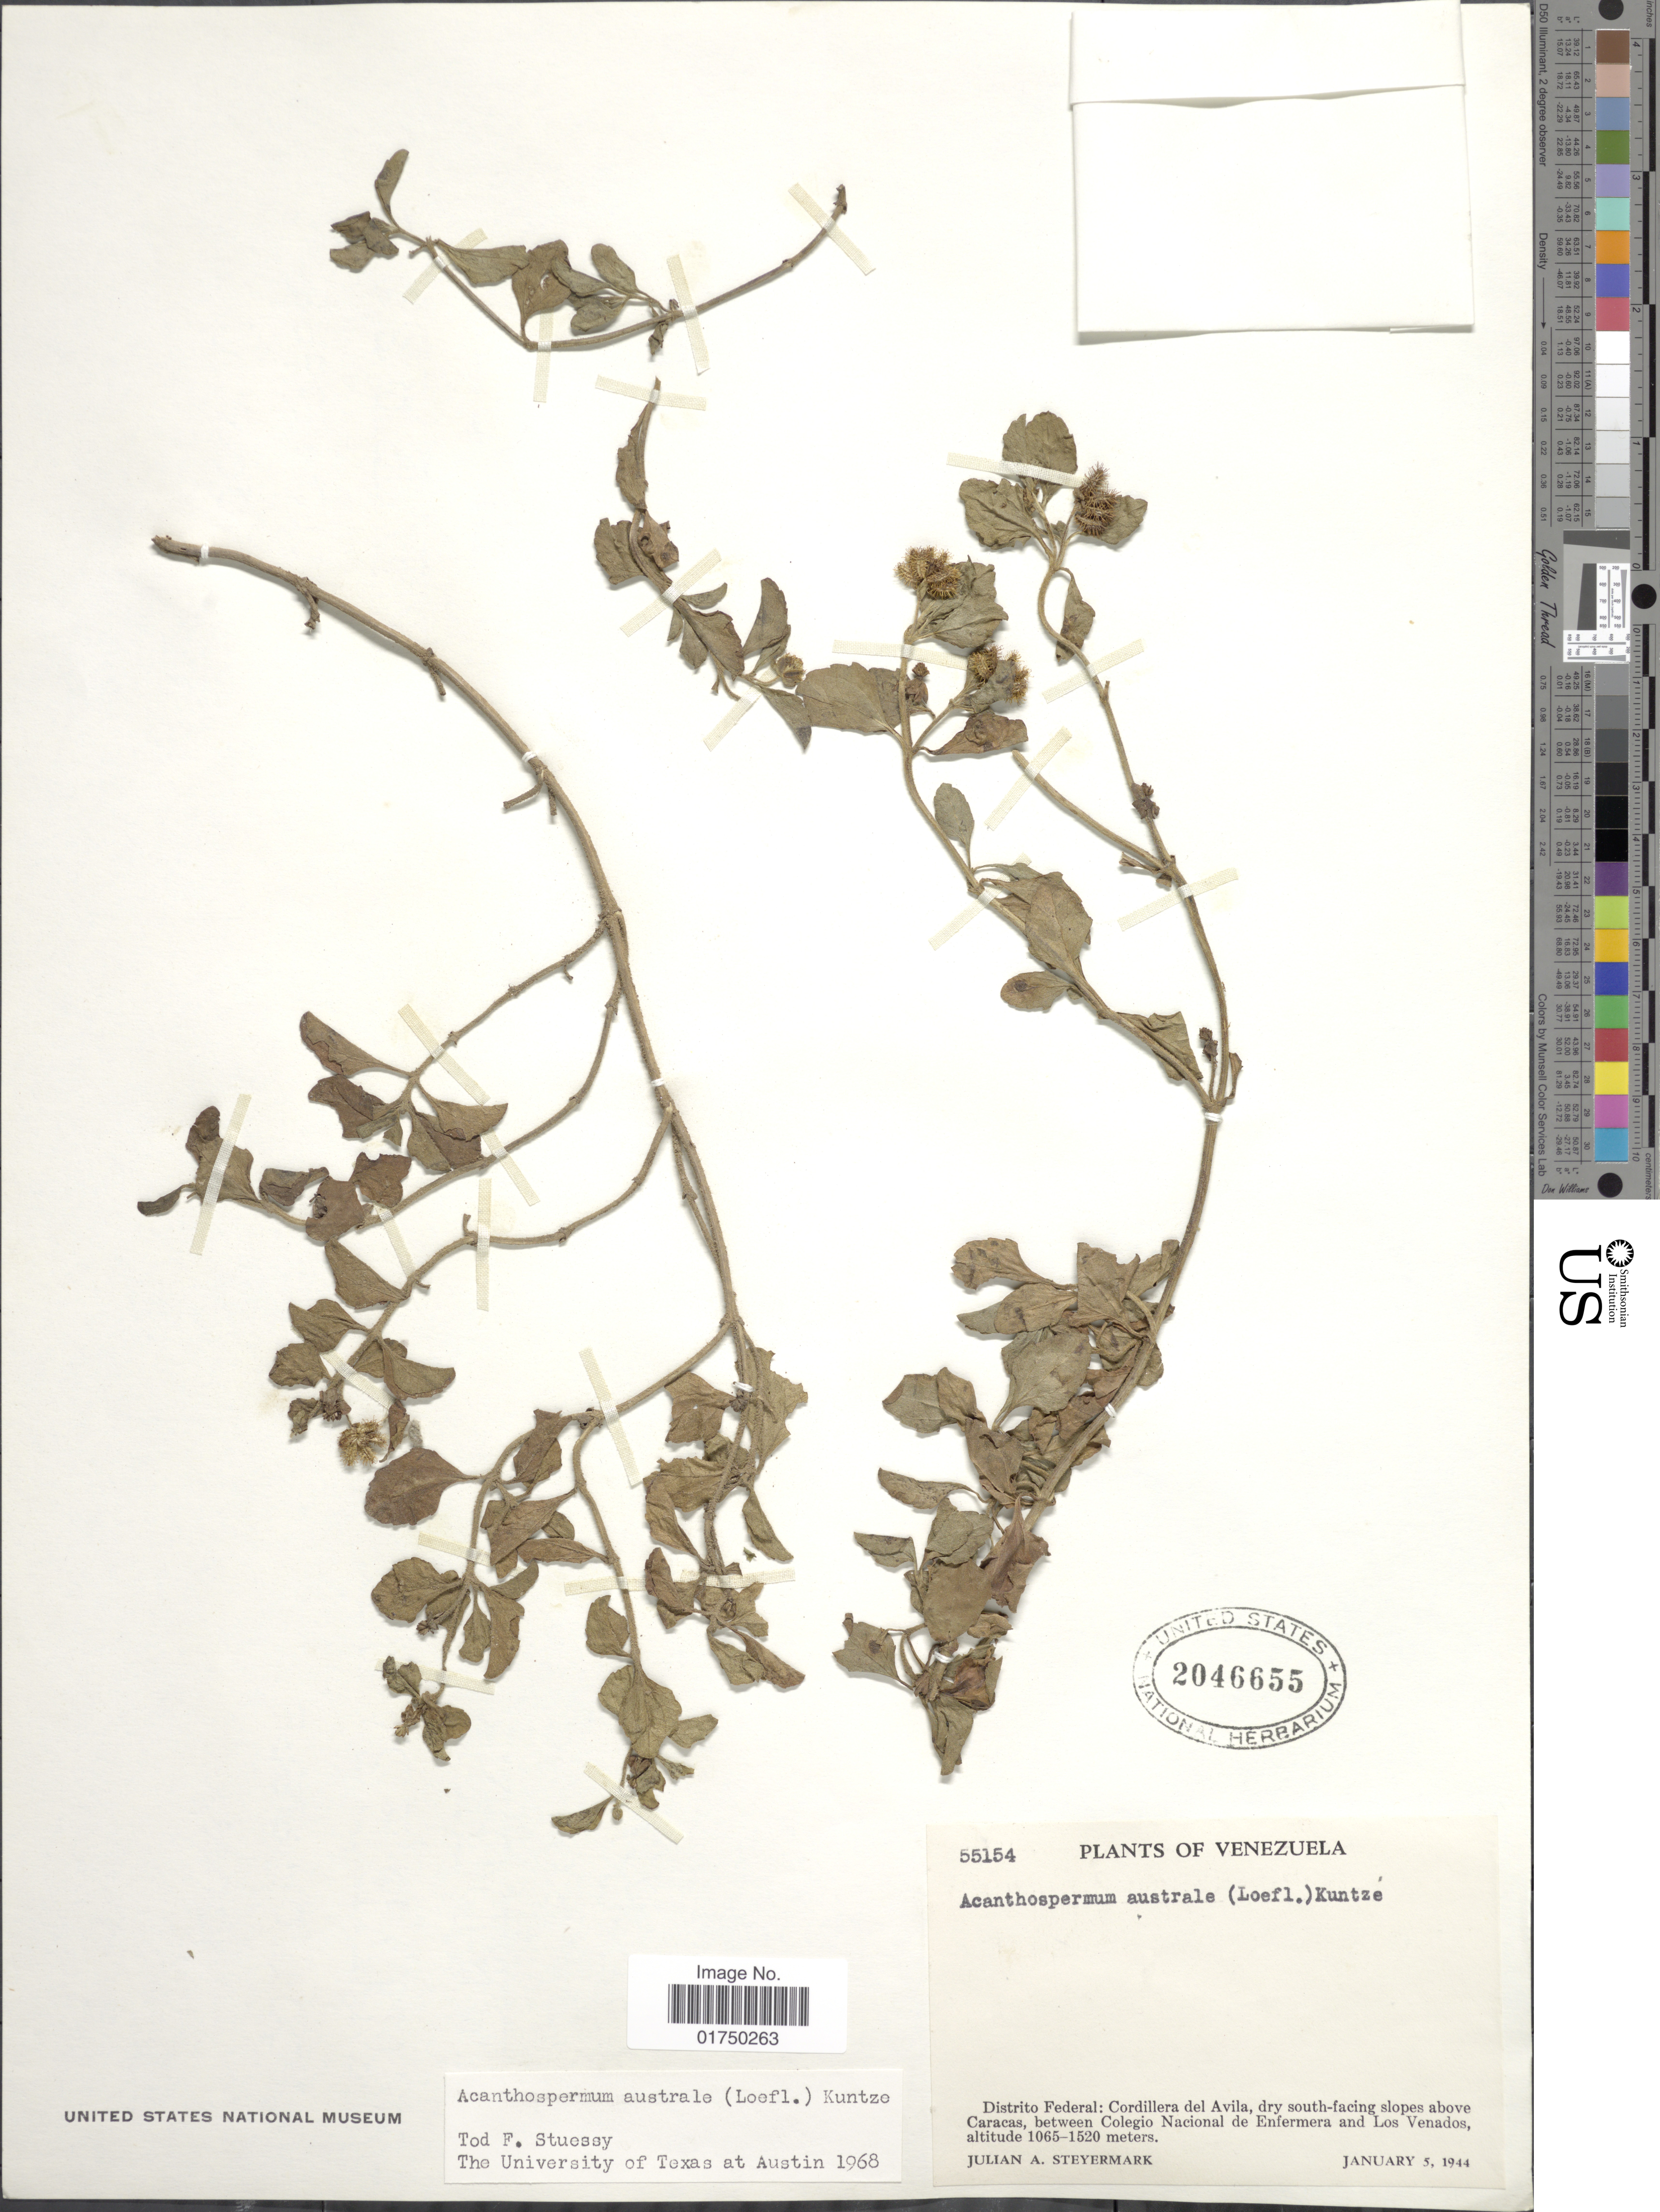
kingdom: Plantae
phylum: Tracheophyta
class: Magnoliopsida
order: Asterales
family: Asteraceae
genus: Acanthospermum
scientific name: Acanthospermum australe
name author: (Loefl.) Kuntze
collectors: J. Steyermark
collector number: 55154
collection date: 1944-01-05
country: Venezuela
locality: Distrito Federal: Cordillera del Avila, dry south-facing slopes above Caracas, between Colegio Nacional de Enfermera and Los Venados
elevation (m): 1065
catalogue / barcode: US 2046655